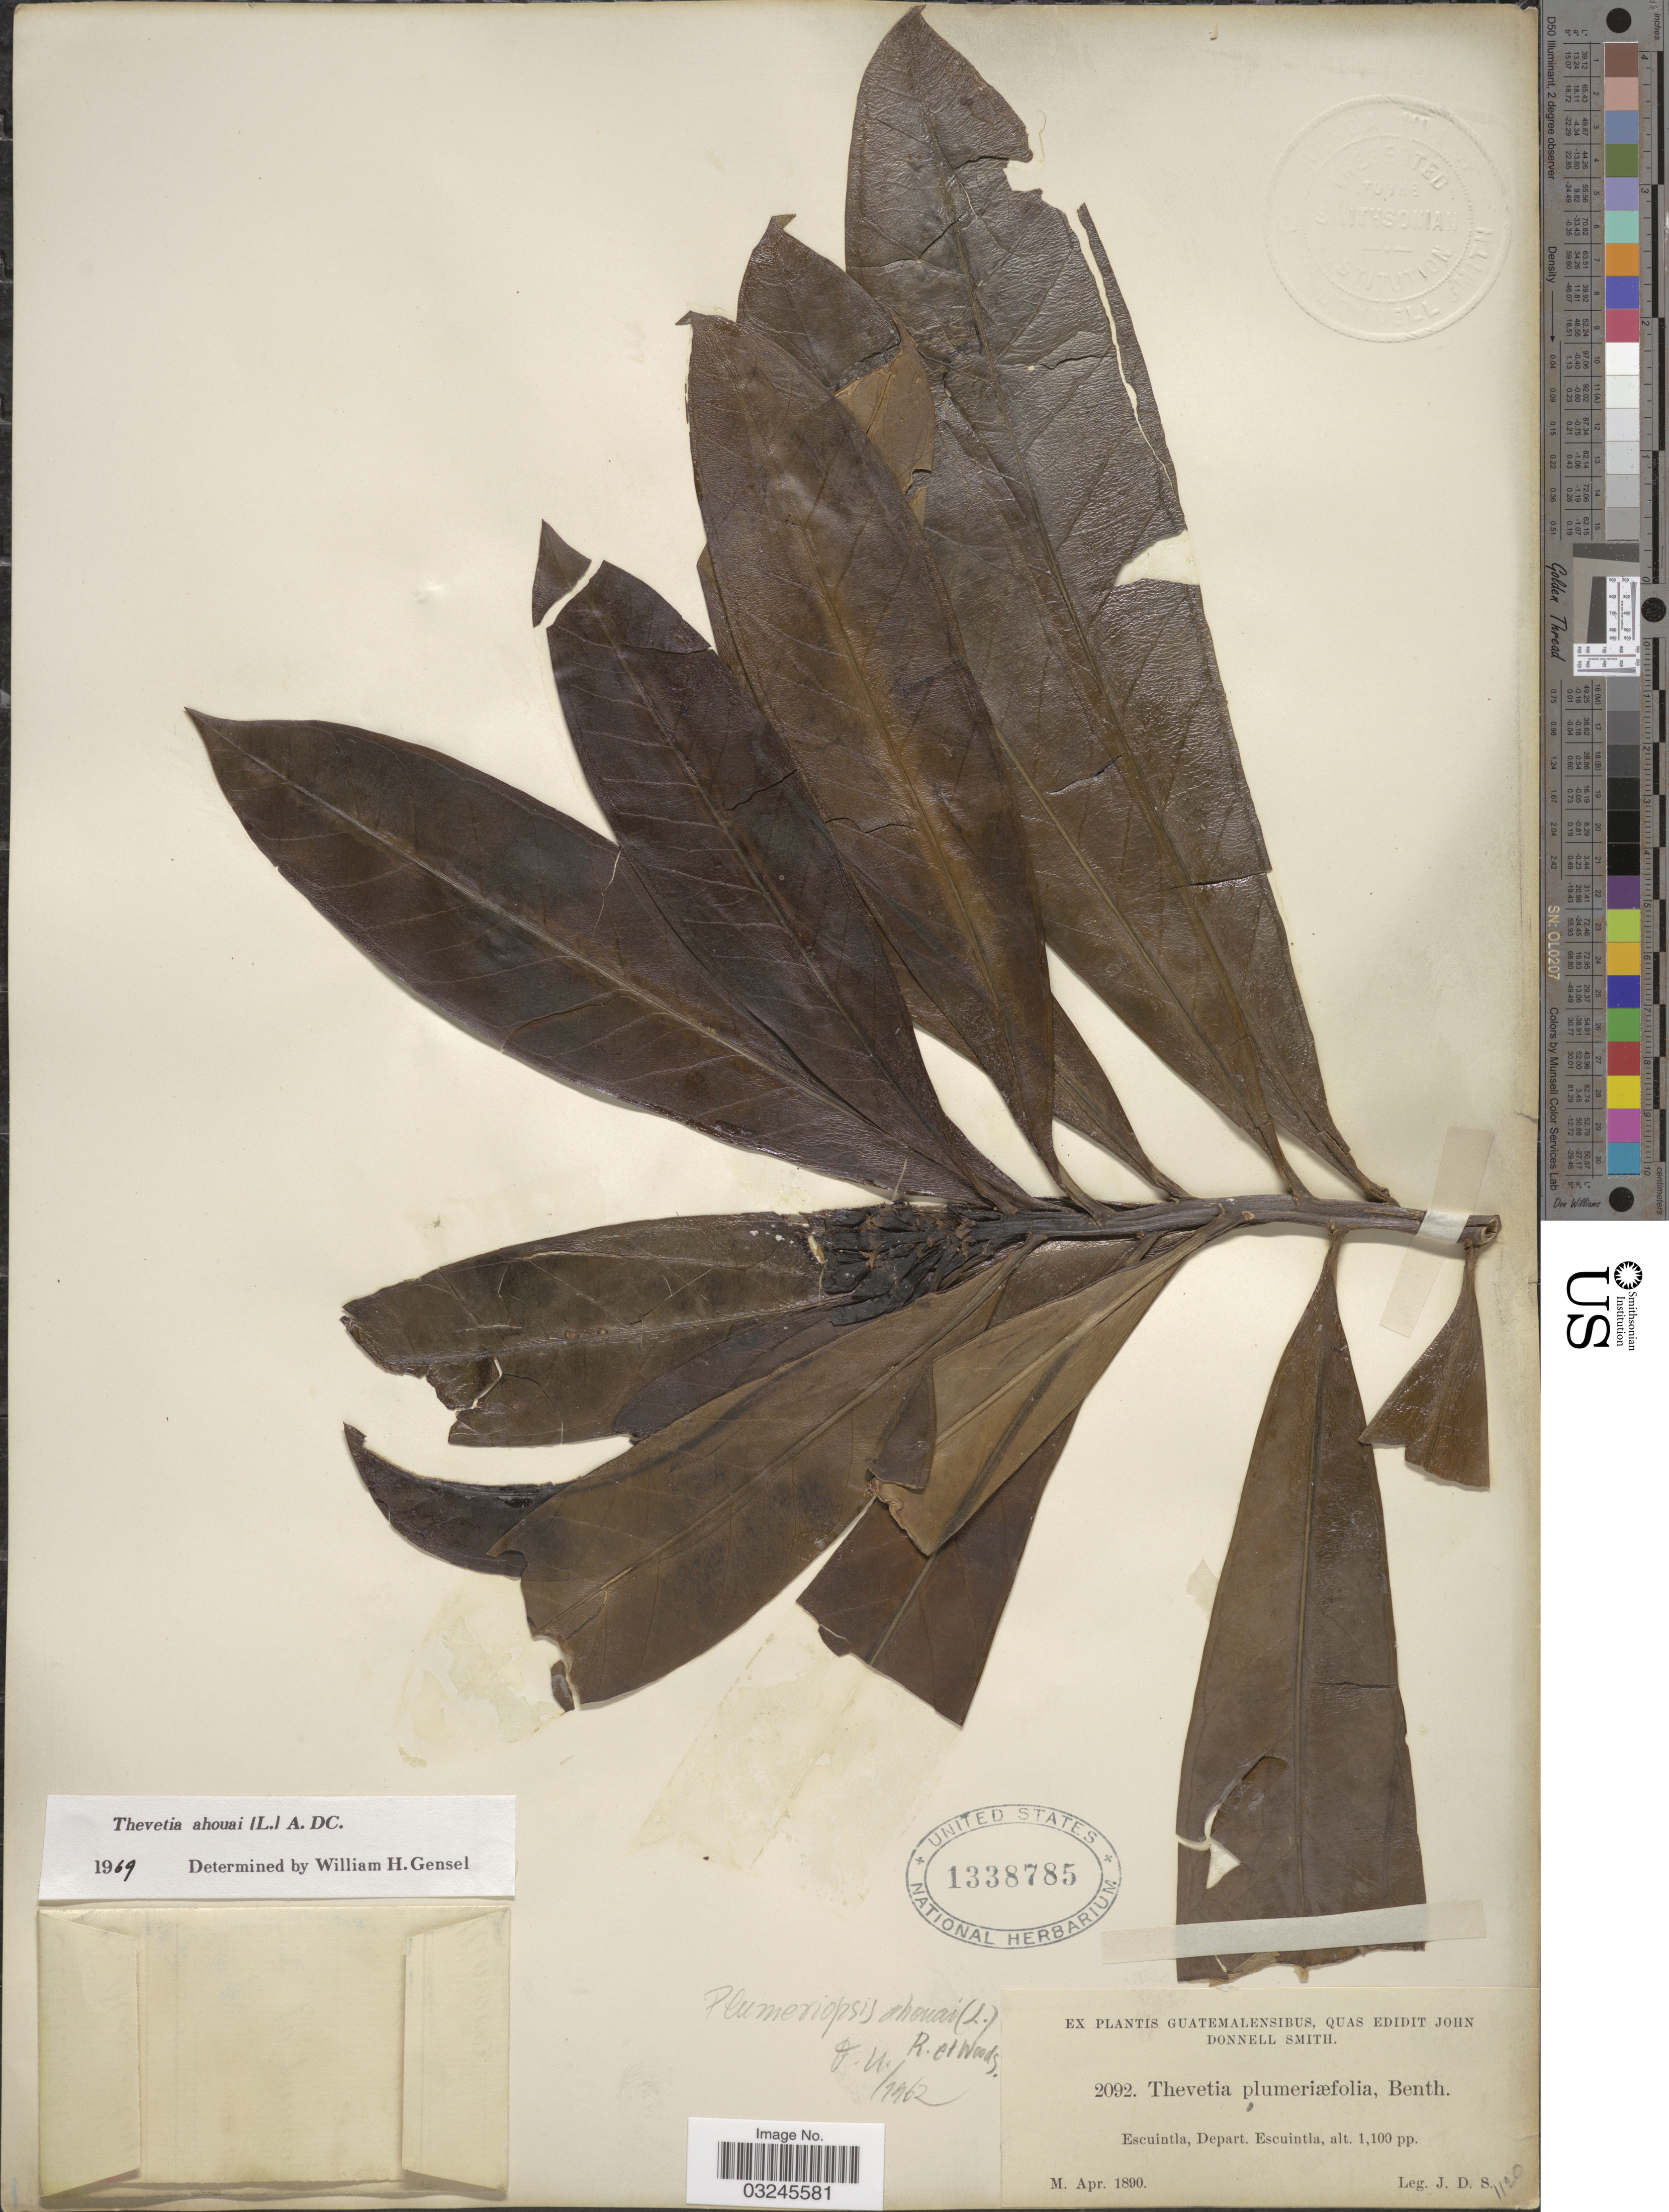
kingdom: Plantae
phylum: Tracheophyta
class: Magnoliopsida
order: Gentianales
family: Apocynaceae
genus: Thevetia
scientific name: Thevetia ahouai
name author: (L.) A. DC.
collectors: J. Donnell Smith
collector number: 2092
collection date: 1890-04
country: Guatemala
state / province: Escuintla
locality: Depart. Escuintla.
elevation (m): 335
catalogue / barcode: US 1338785